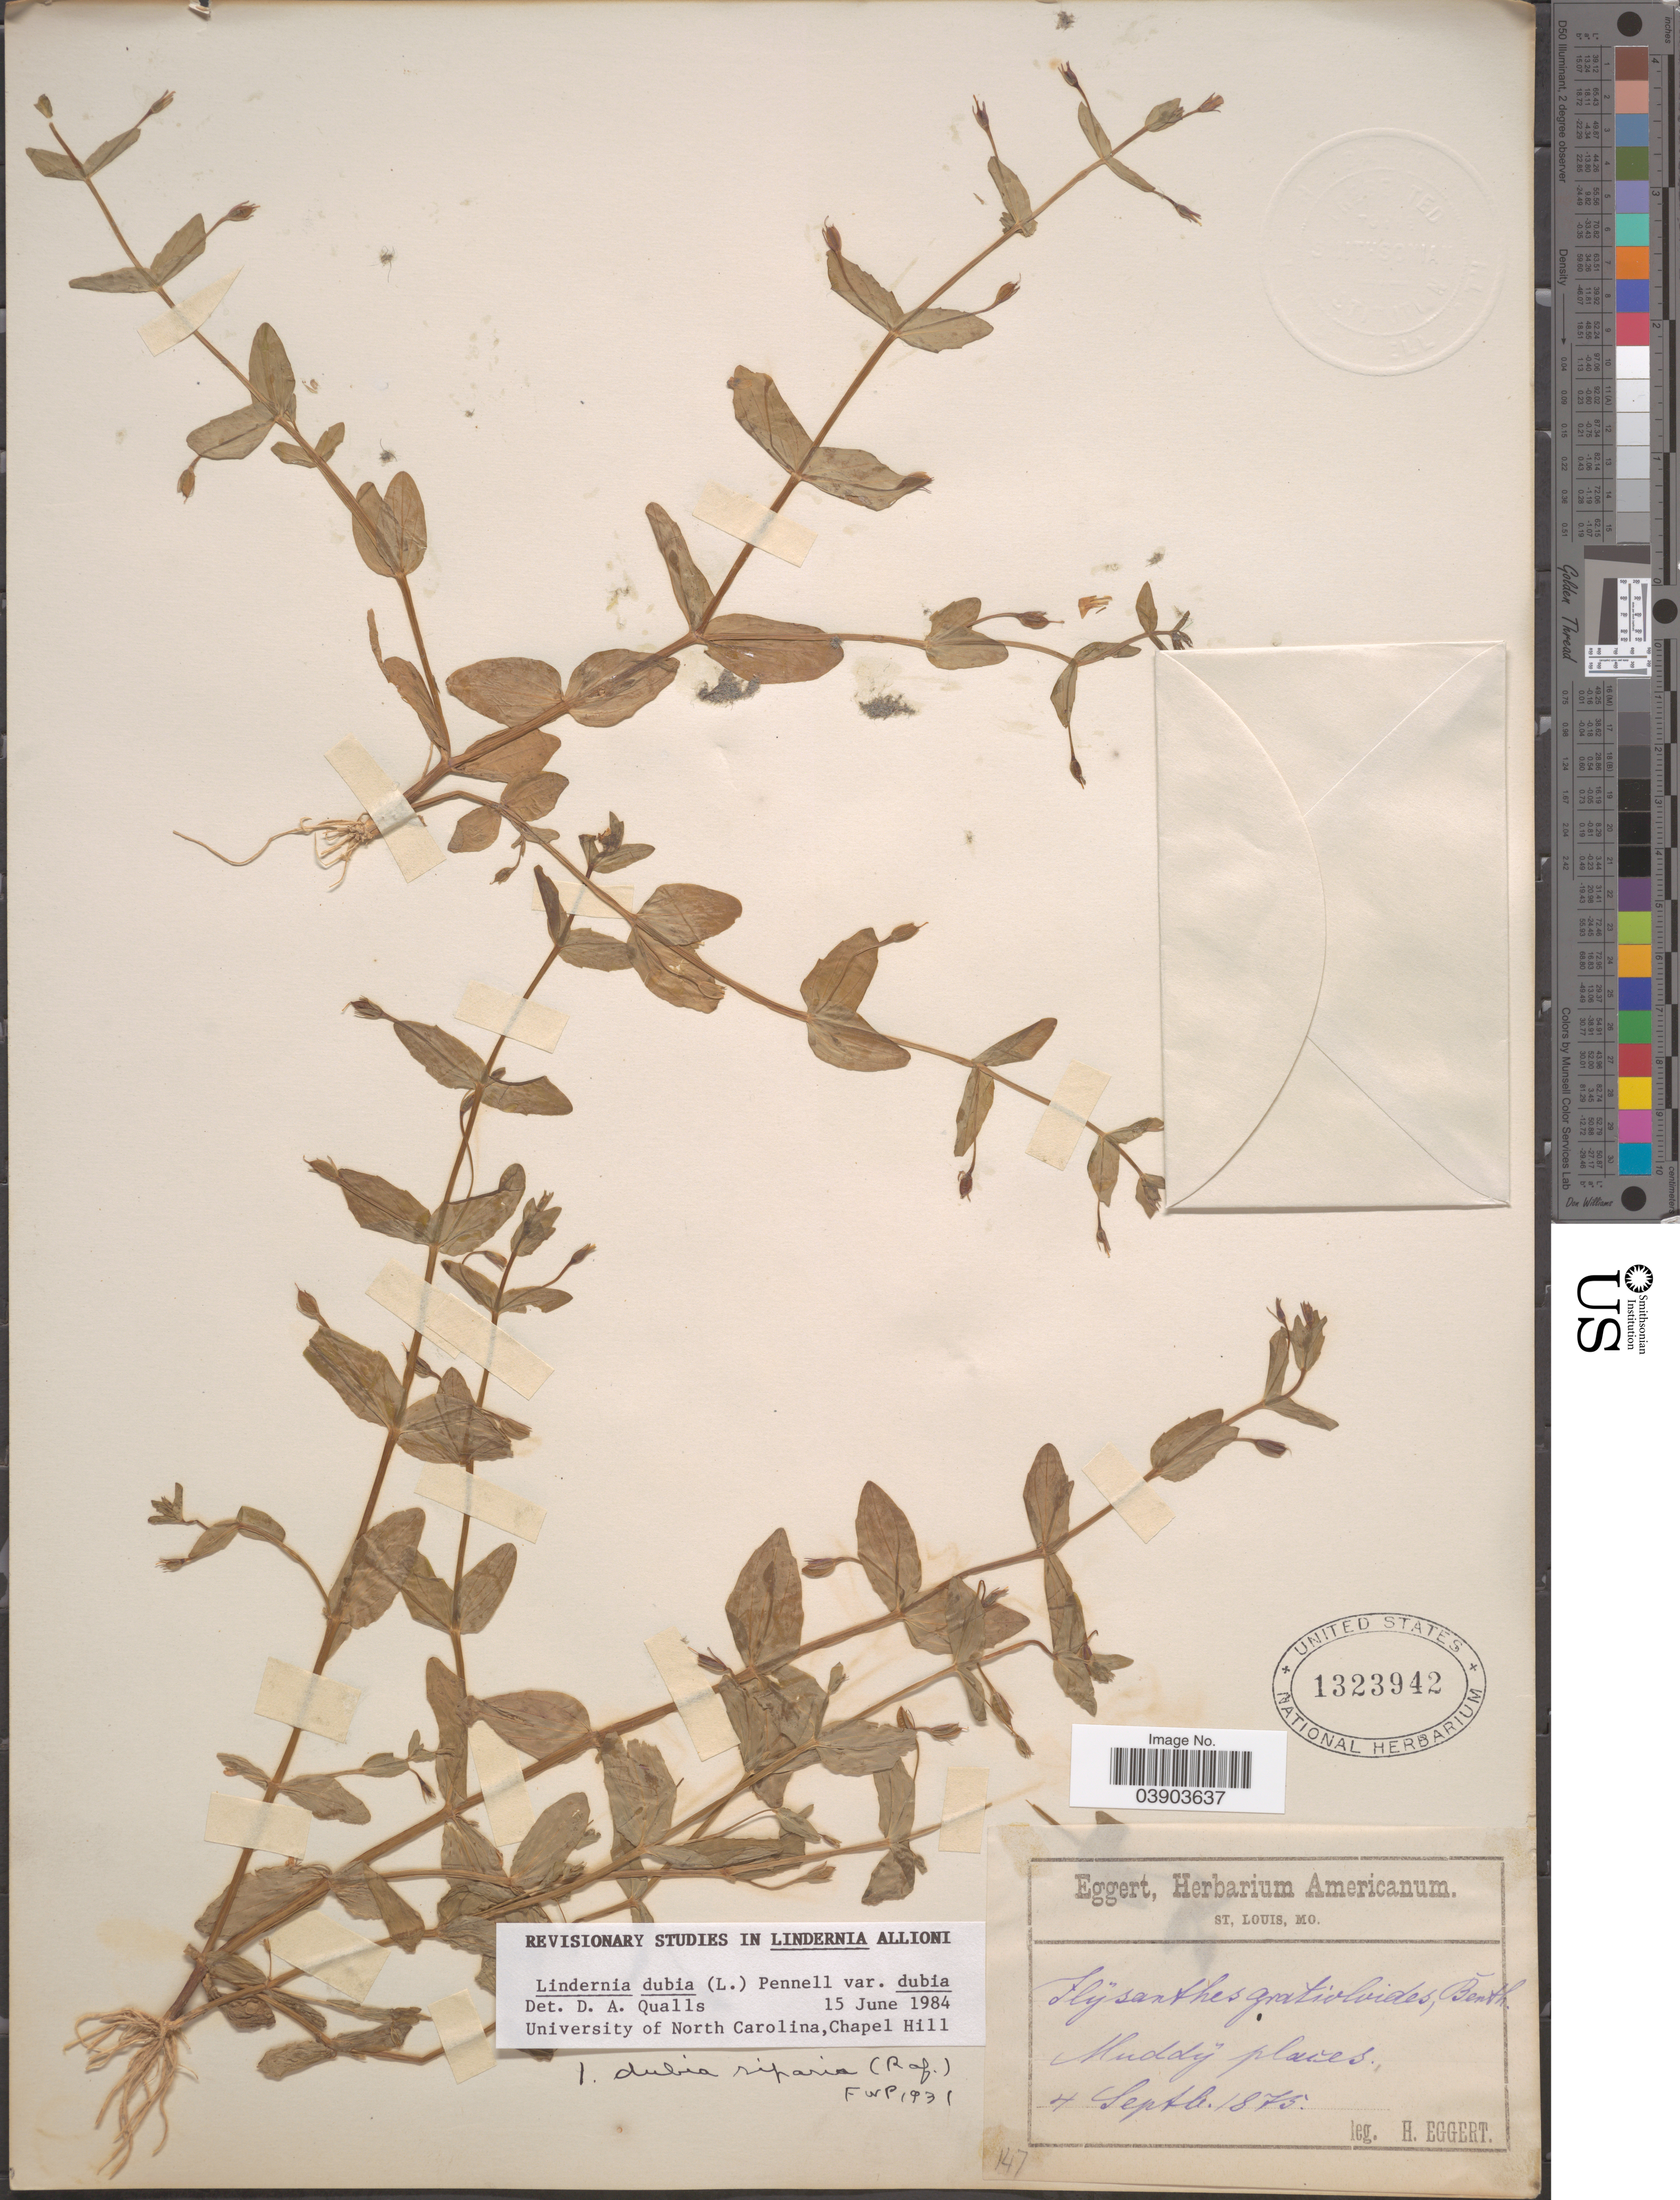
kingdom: Plantae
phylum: Tracheophyta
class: Magnoliopsida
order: Lamiales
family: Linderniaceae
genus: Lindernia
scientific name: Lindernia dubia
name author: (L.) Pennell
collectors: H. Eggert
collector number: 147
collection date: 1875-09-04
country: United States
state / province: Missouri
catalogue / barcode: US 1323942